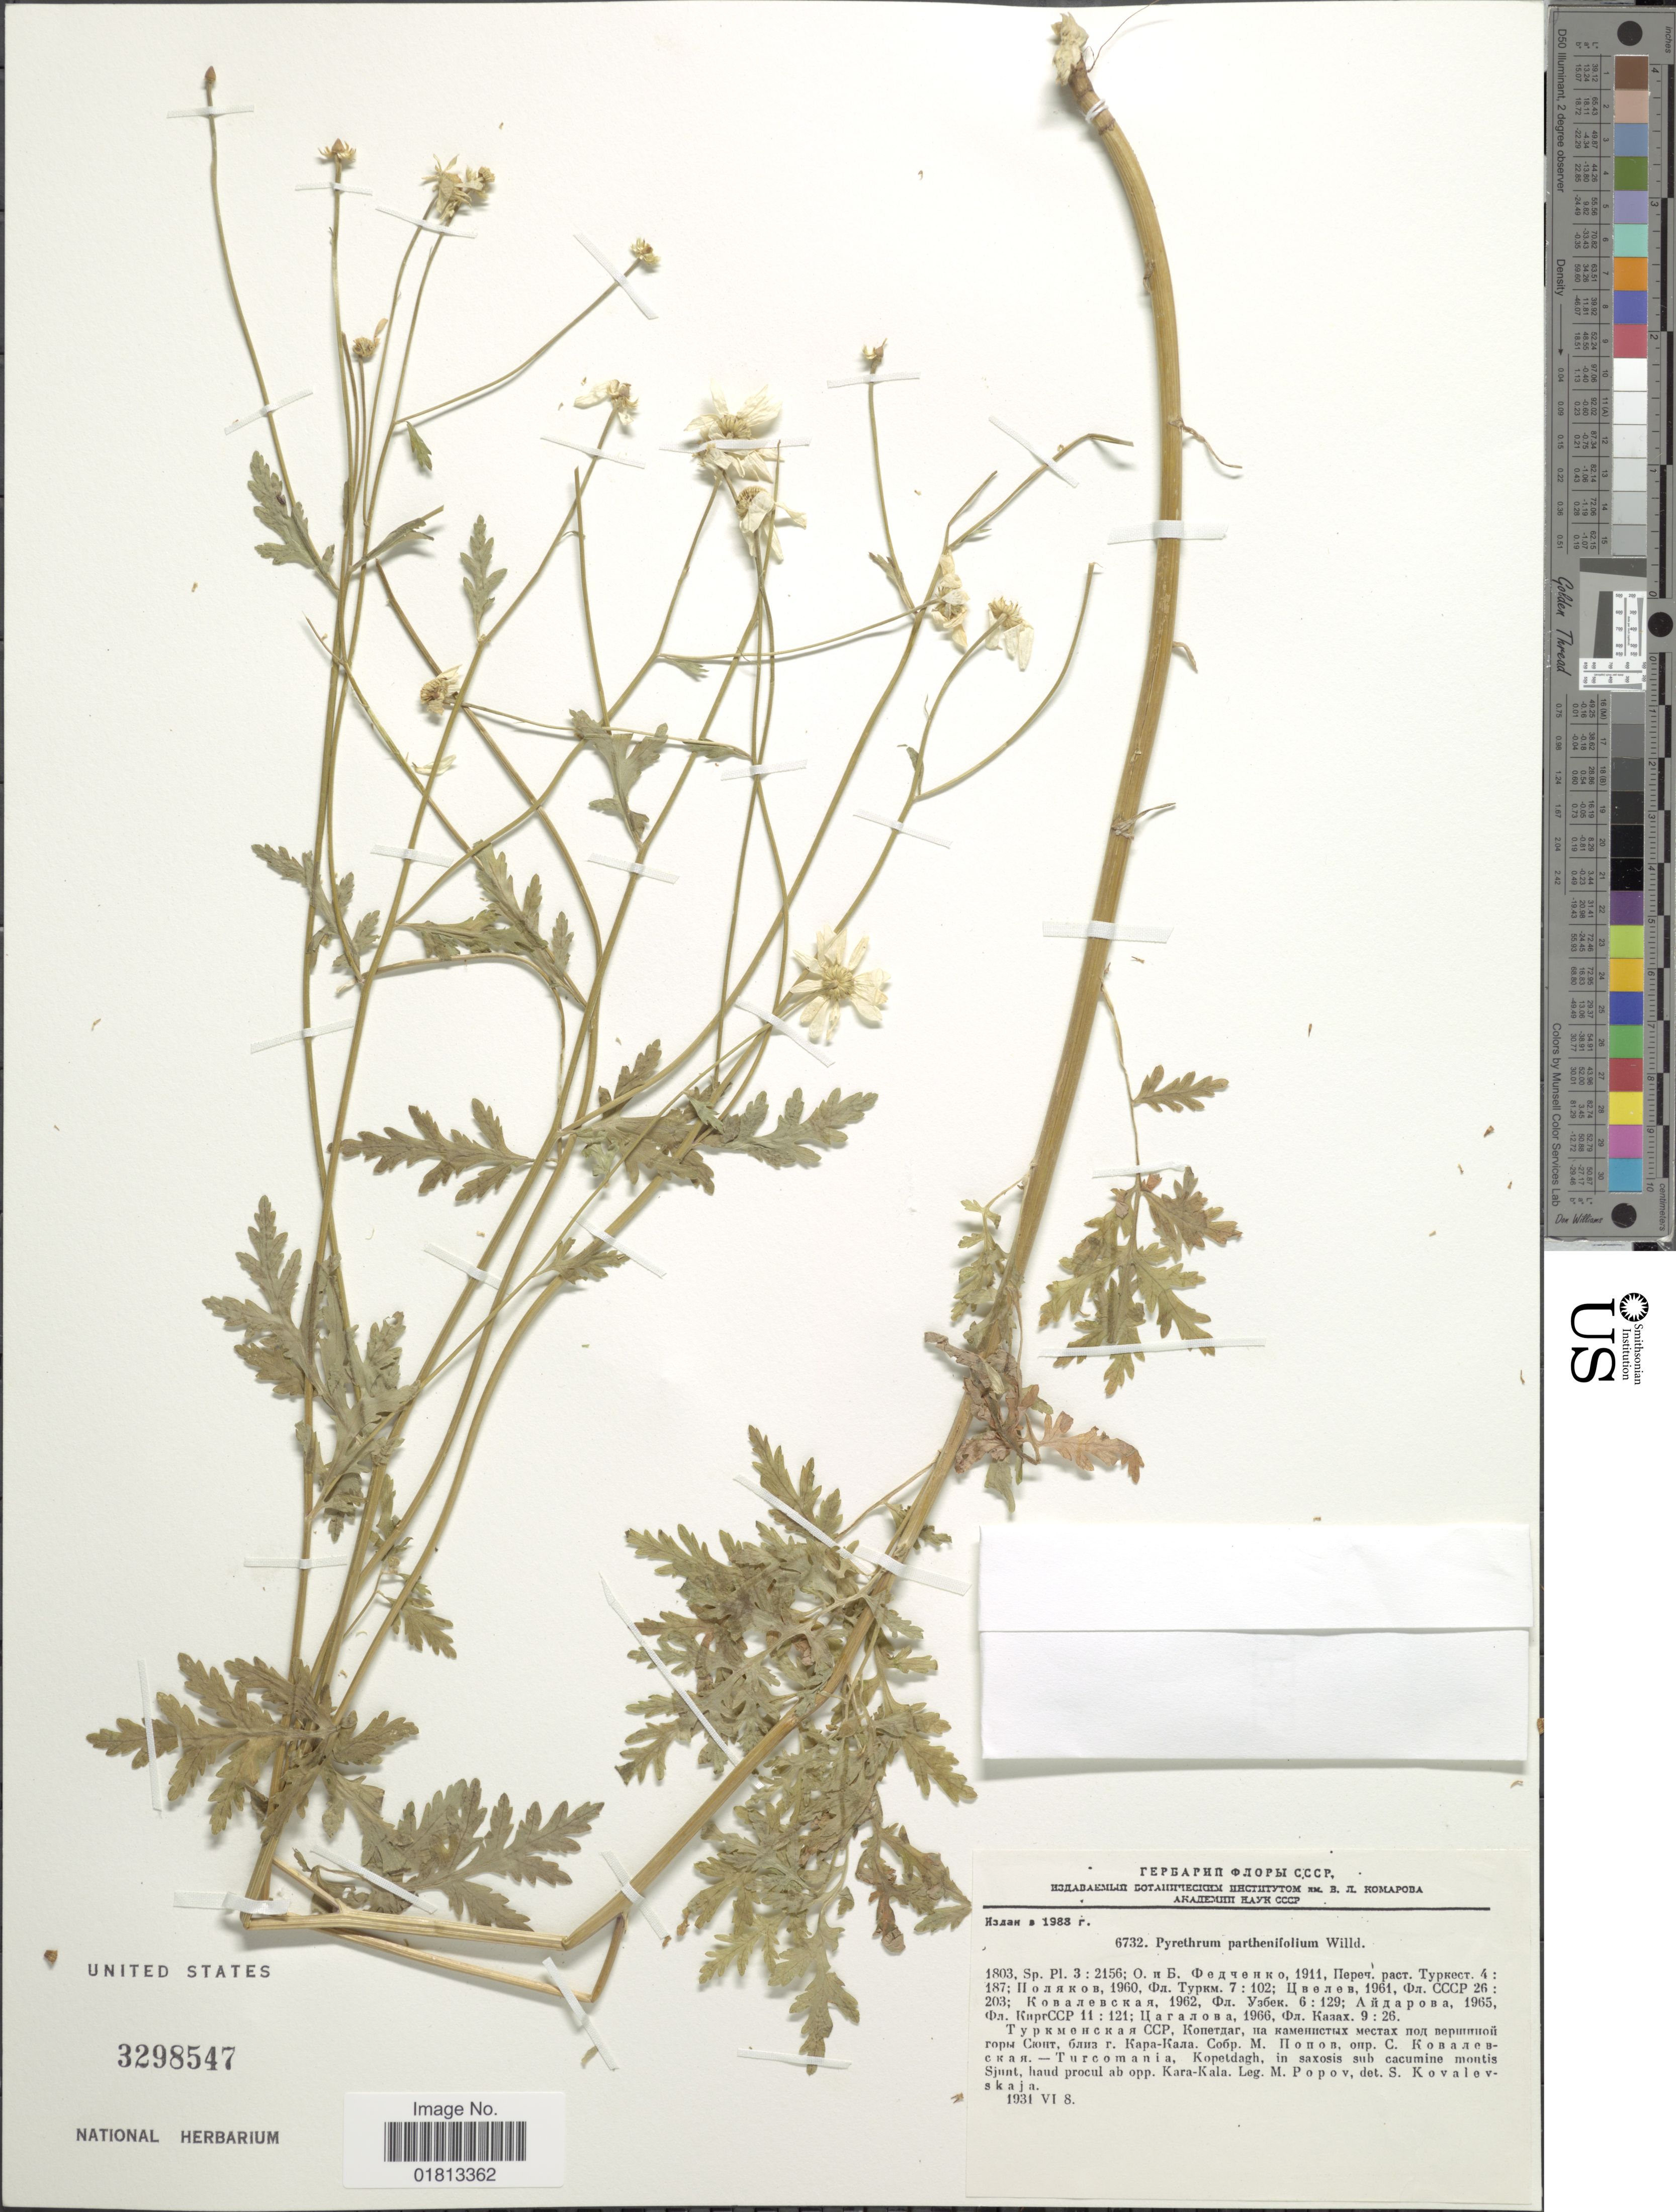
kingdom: Plantae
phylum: Tracheophyta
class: Magnoliopsida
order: Asterales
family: Asteraceae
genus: Tanacetum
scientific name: Tanacetum partheniifolium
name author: (Willd.) Sch. Bip.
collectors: M. Popov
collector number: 6732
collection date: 1931-06-08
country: Turkmenistan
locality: Turcomania, Kopetdagh, in saxosis sub cacumine montis Sjunt haud procul ab opp. Kara-Kala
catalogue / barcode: US 3298547